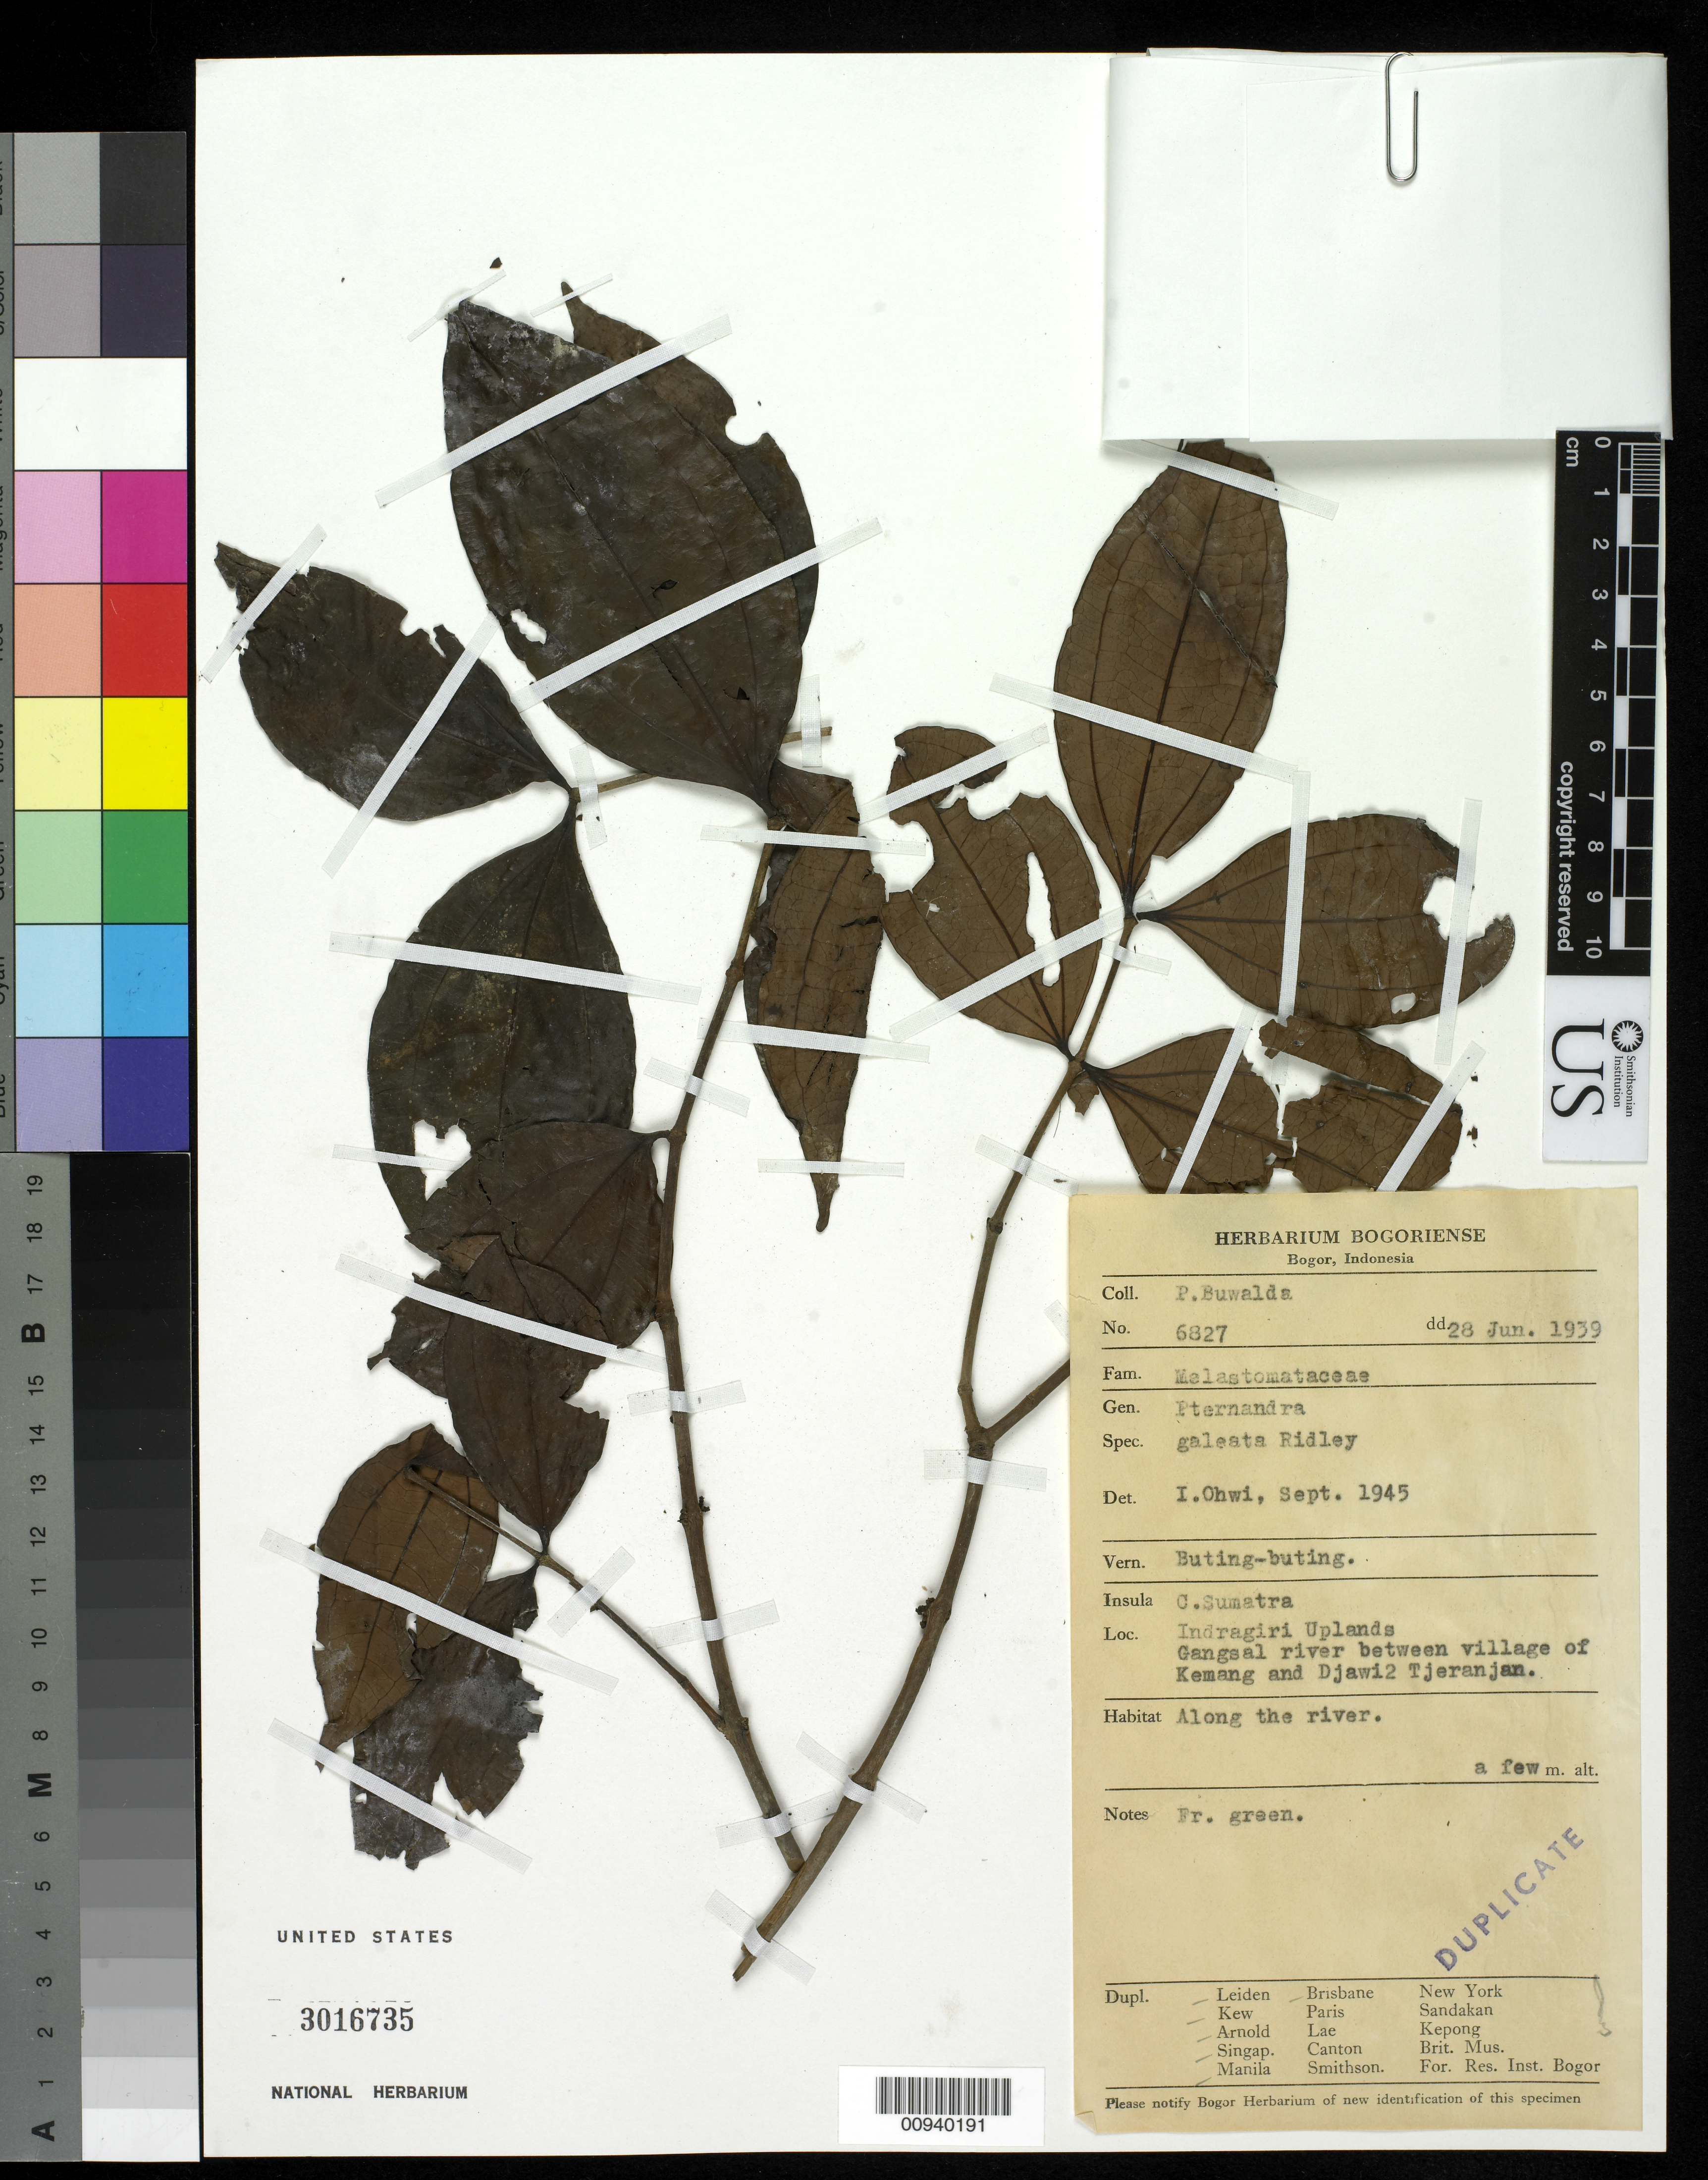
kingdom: Plantae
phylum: Tracheophyta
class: Magnoliopsida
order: Myrtales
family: Melastomataceae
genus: Pternandra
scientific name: Pternandra galeata var. galeata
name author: Ridl.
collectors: P. Buwalda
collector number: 6827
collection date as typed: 28 Jun 1939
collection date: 1939-06-28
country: Indonesia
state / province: Sumatra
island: Sumatra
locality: Indragiri Uplands, Gangaal river between village of Kemang and Djawi Tjeranjan.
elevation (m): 0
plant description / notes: Vernacular name: Buting-buting; Cited by J.F. Maxwell, Gard. Bull. Sing. 34(1): 50. 1981.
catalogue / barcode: US 3016735